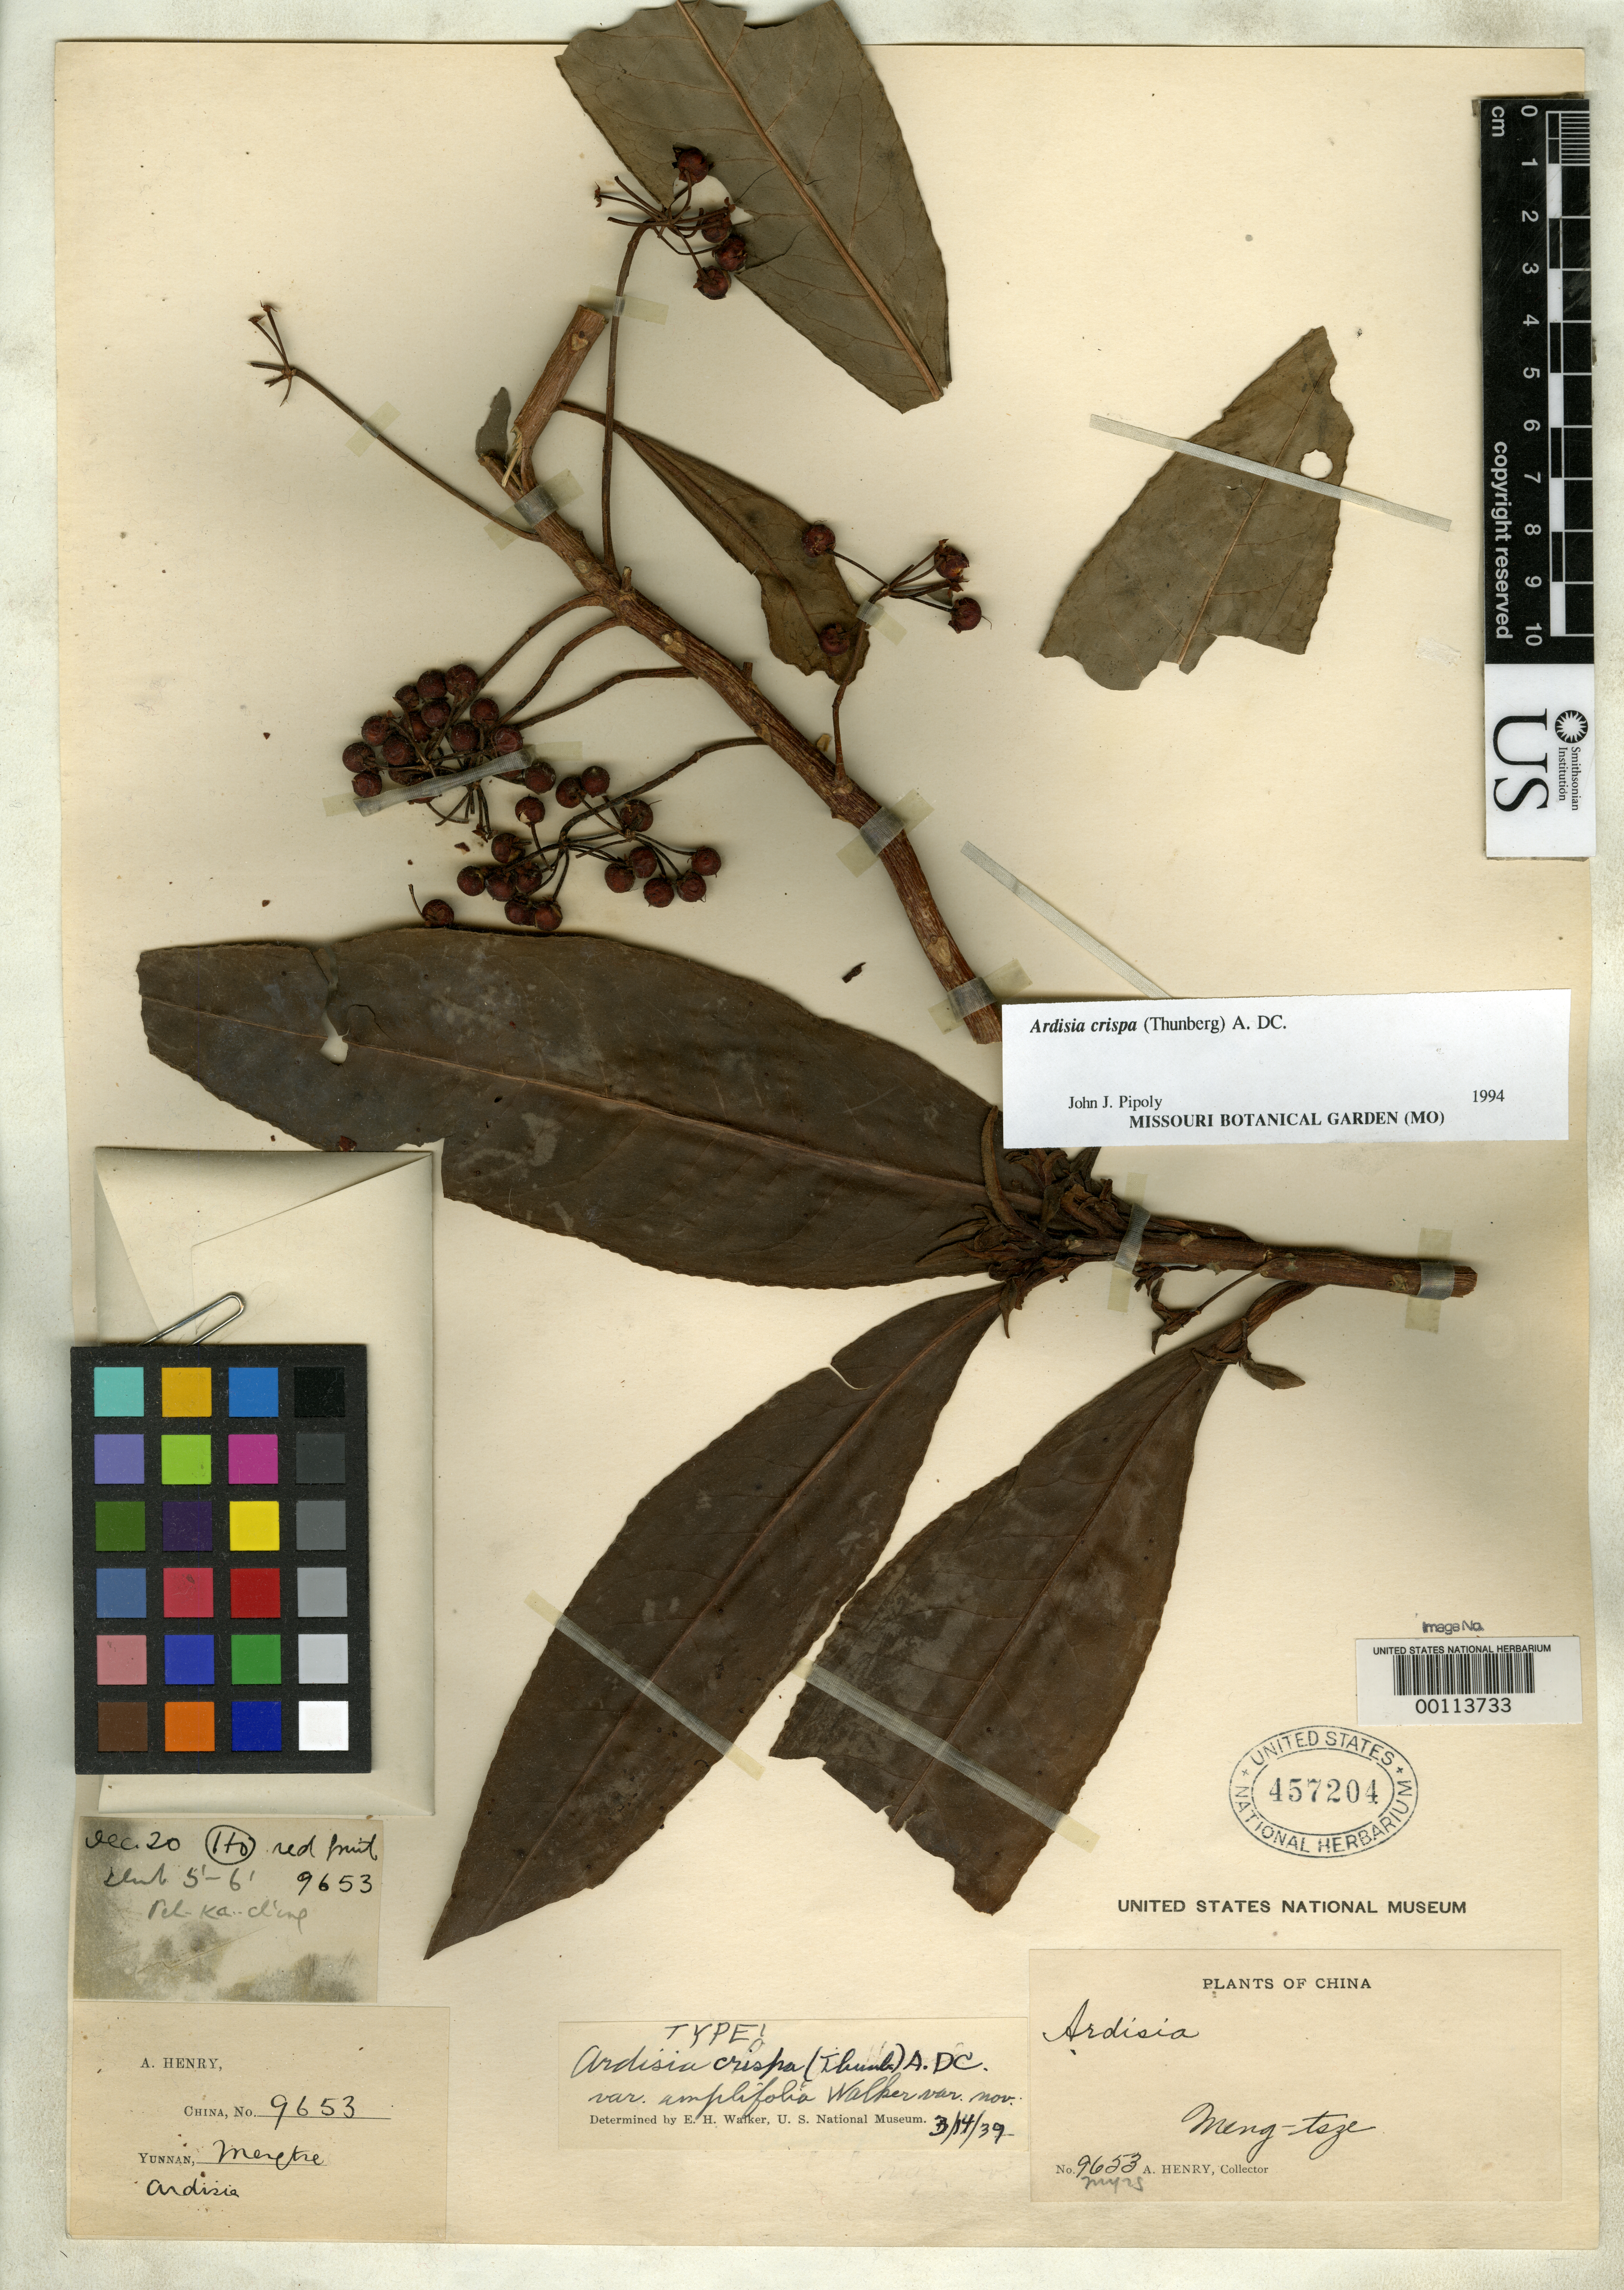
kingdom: Plantae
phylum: Tracheophyta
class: Magnoliopsida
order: Ericales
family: Primulaceae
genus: Ardisia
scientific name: Ardisia crispa var. amplifolia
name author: E. Walker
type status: Holotype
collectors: A. Henry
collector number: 9653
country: China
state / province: Yunnan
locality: Yunnan, Mengtze.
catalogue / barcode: US 457204